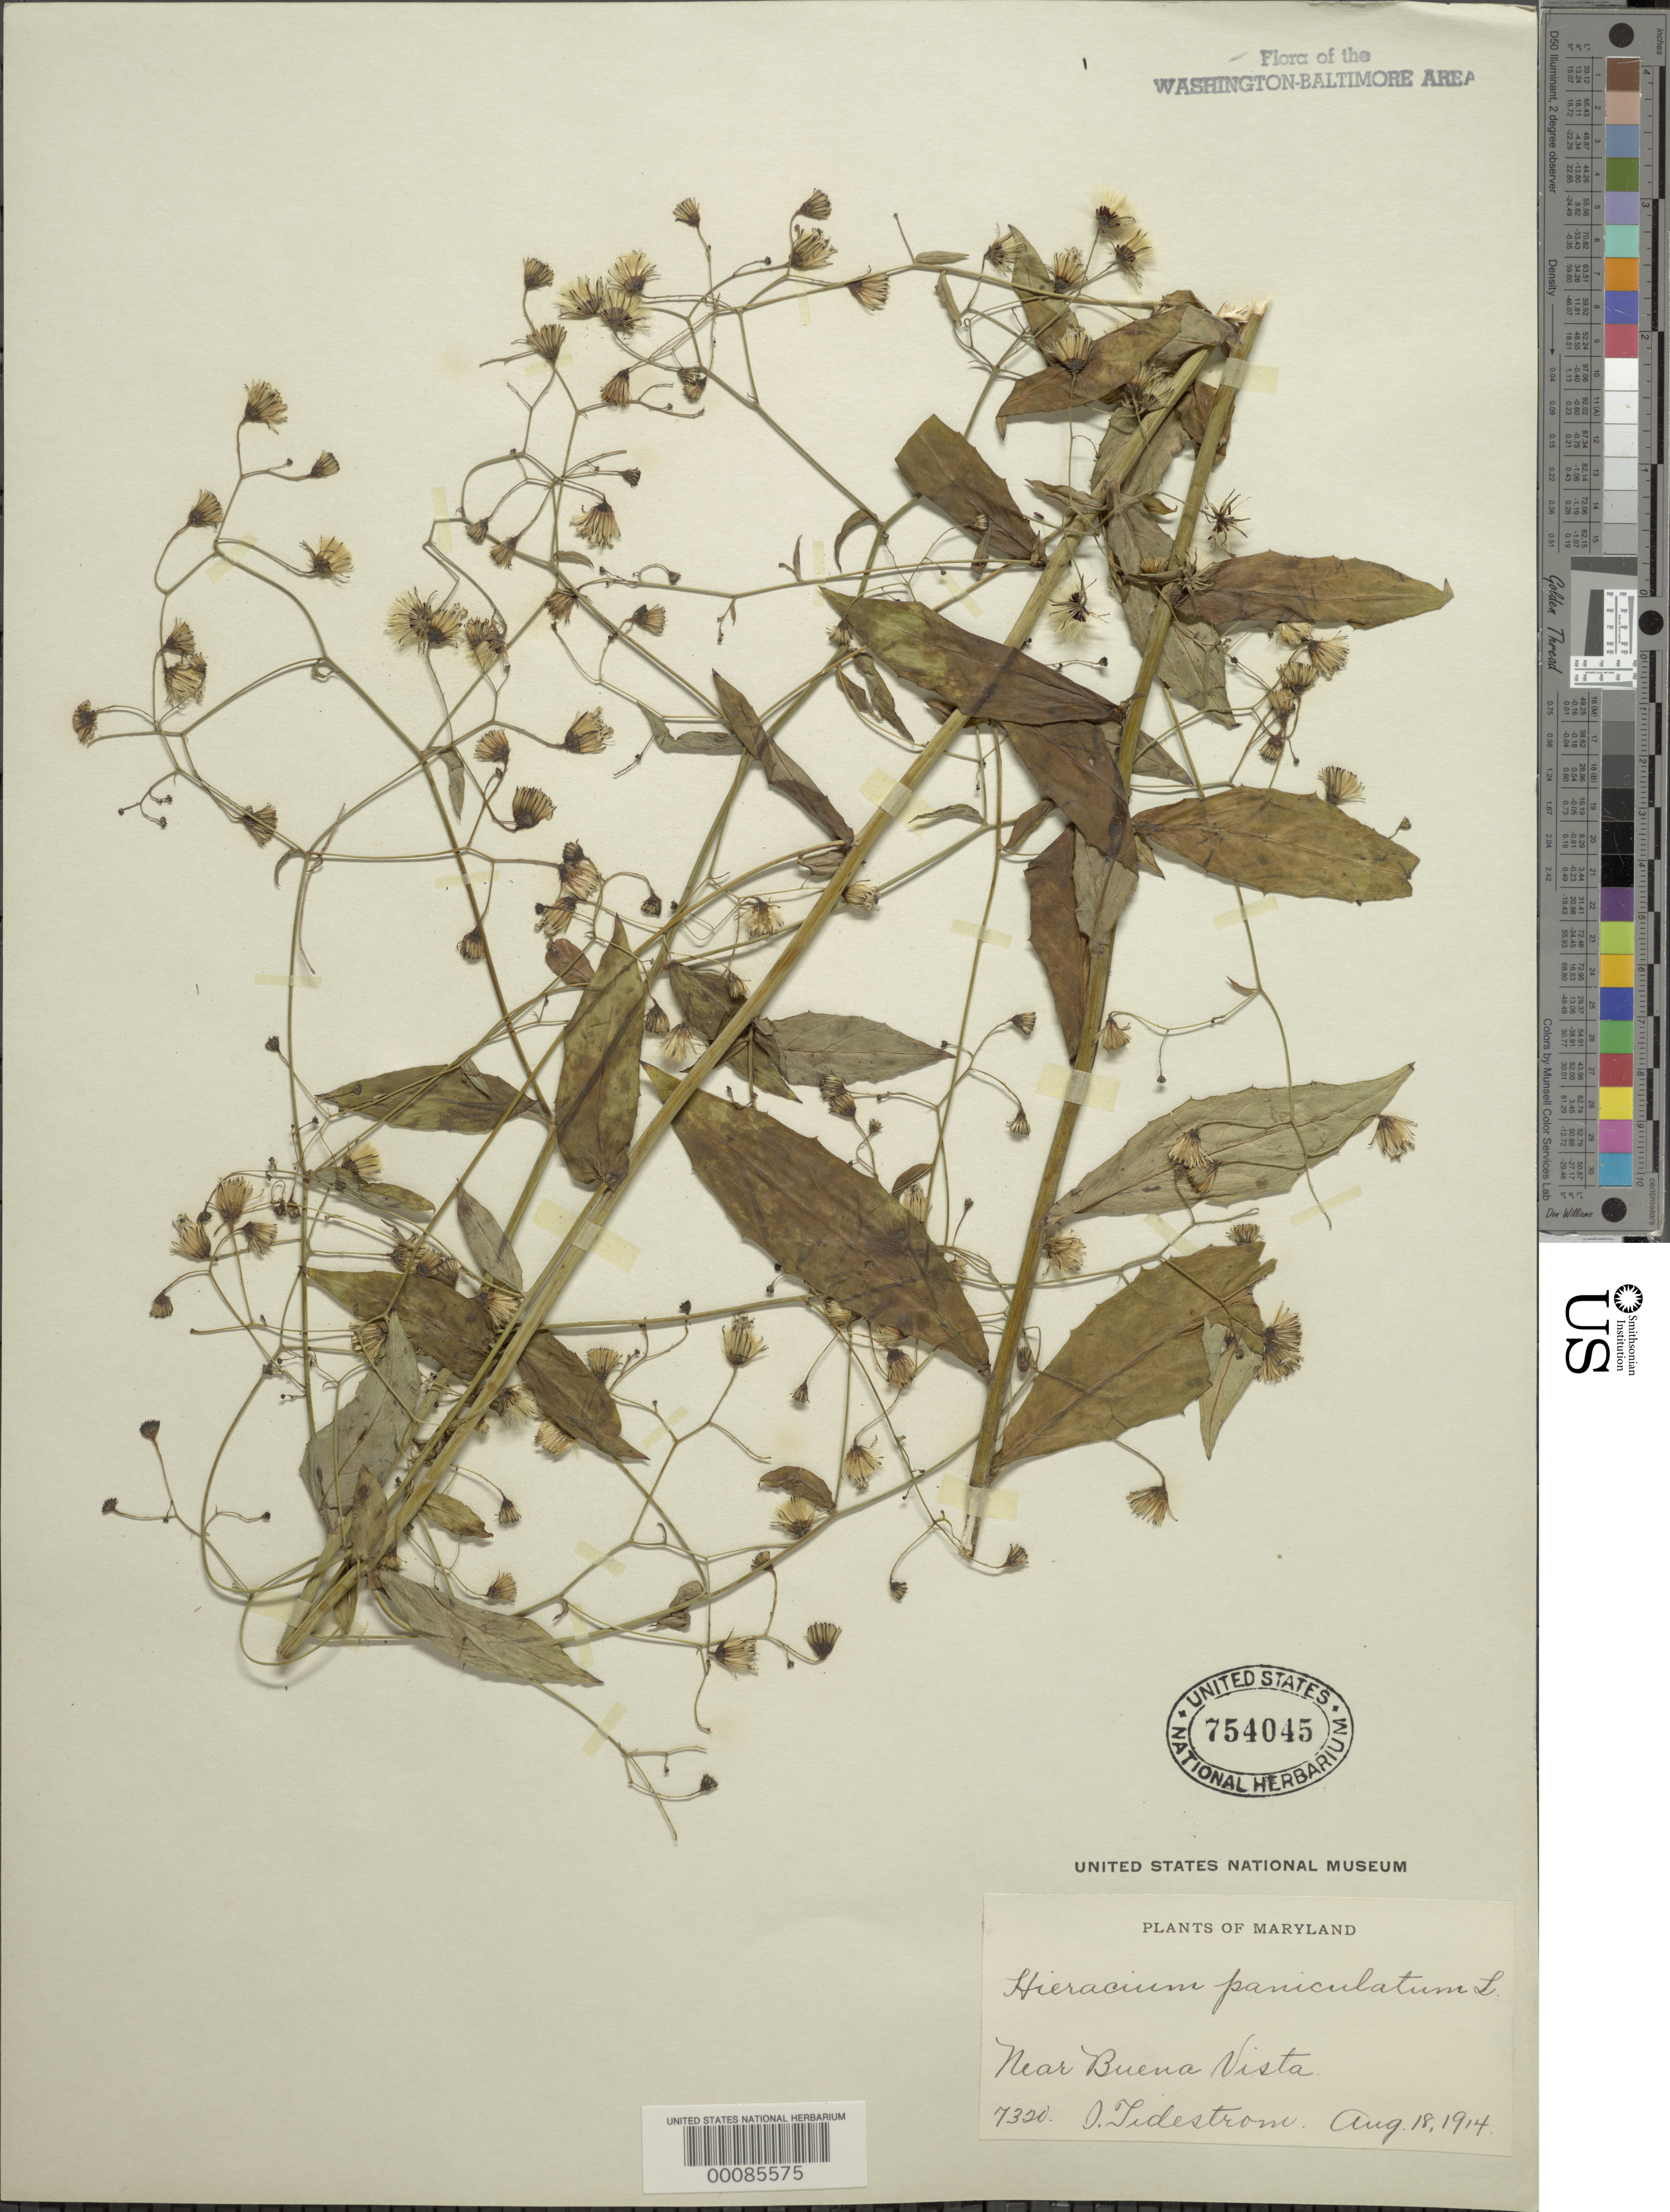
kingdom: Plantae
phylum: Tracheophyta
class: Magnoliopsida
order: Asterales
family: Asteraceae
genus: Hieracium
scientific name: Hieracium paniculatum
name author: L.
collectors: I. F. Tidestrom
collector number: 7320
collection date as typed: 18 Aug 1914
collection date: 1914-08-18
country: United States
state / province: Maryland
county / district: Prince George's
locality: Near Buena Vista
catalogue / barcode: US 754045